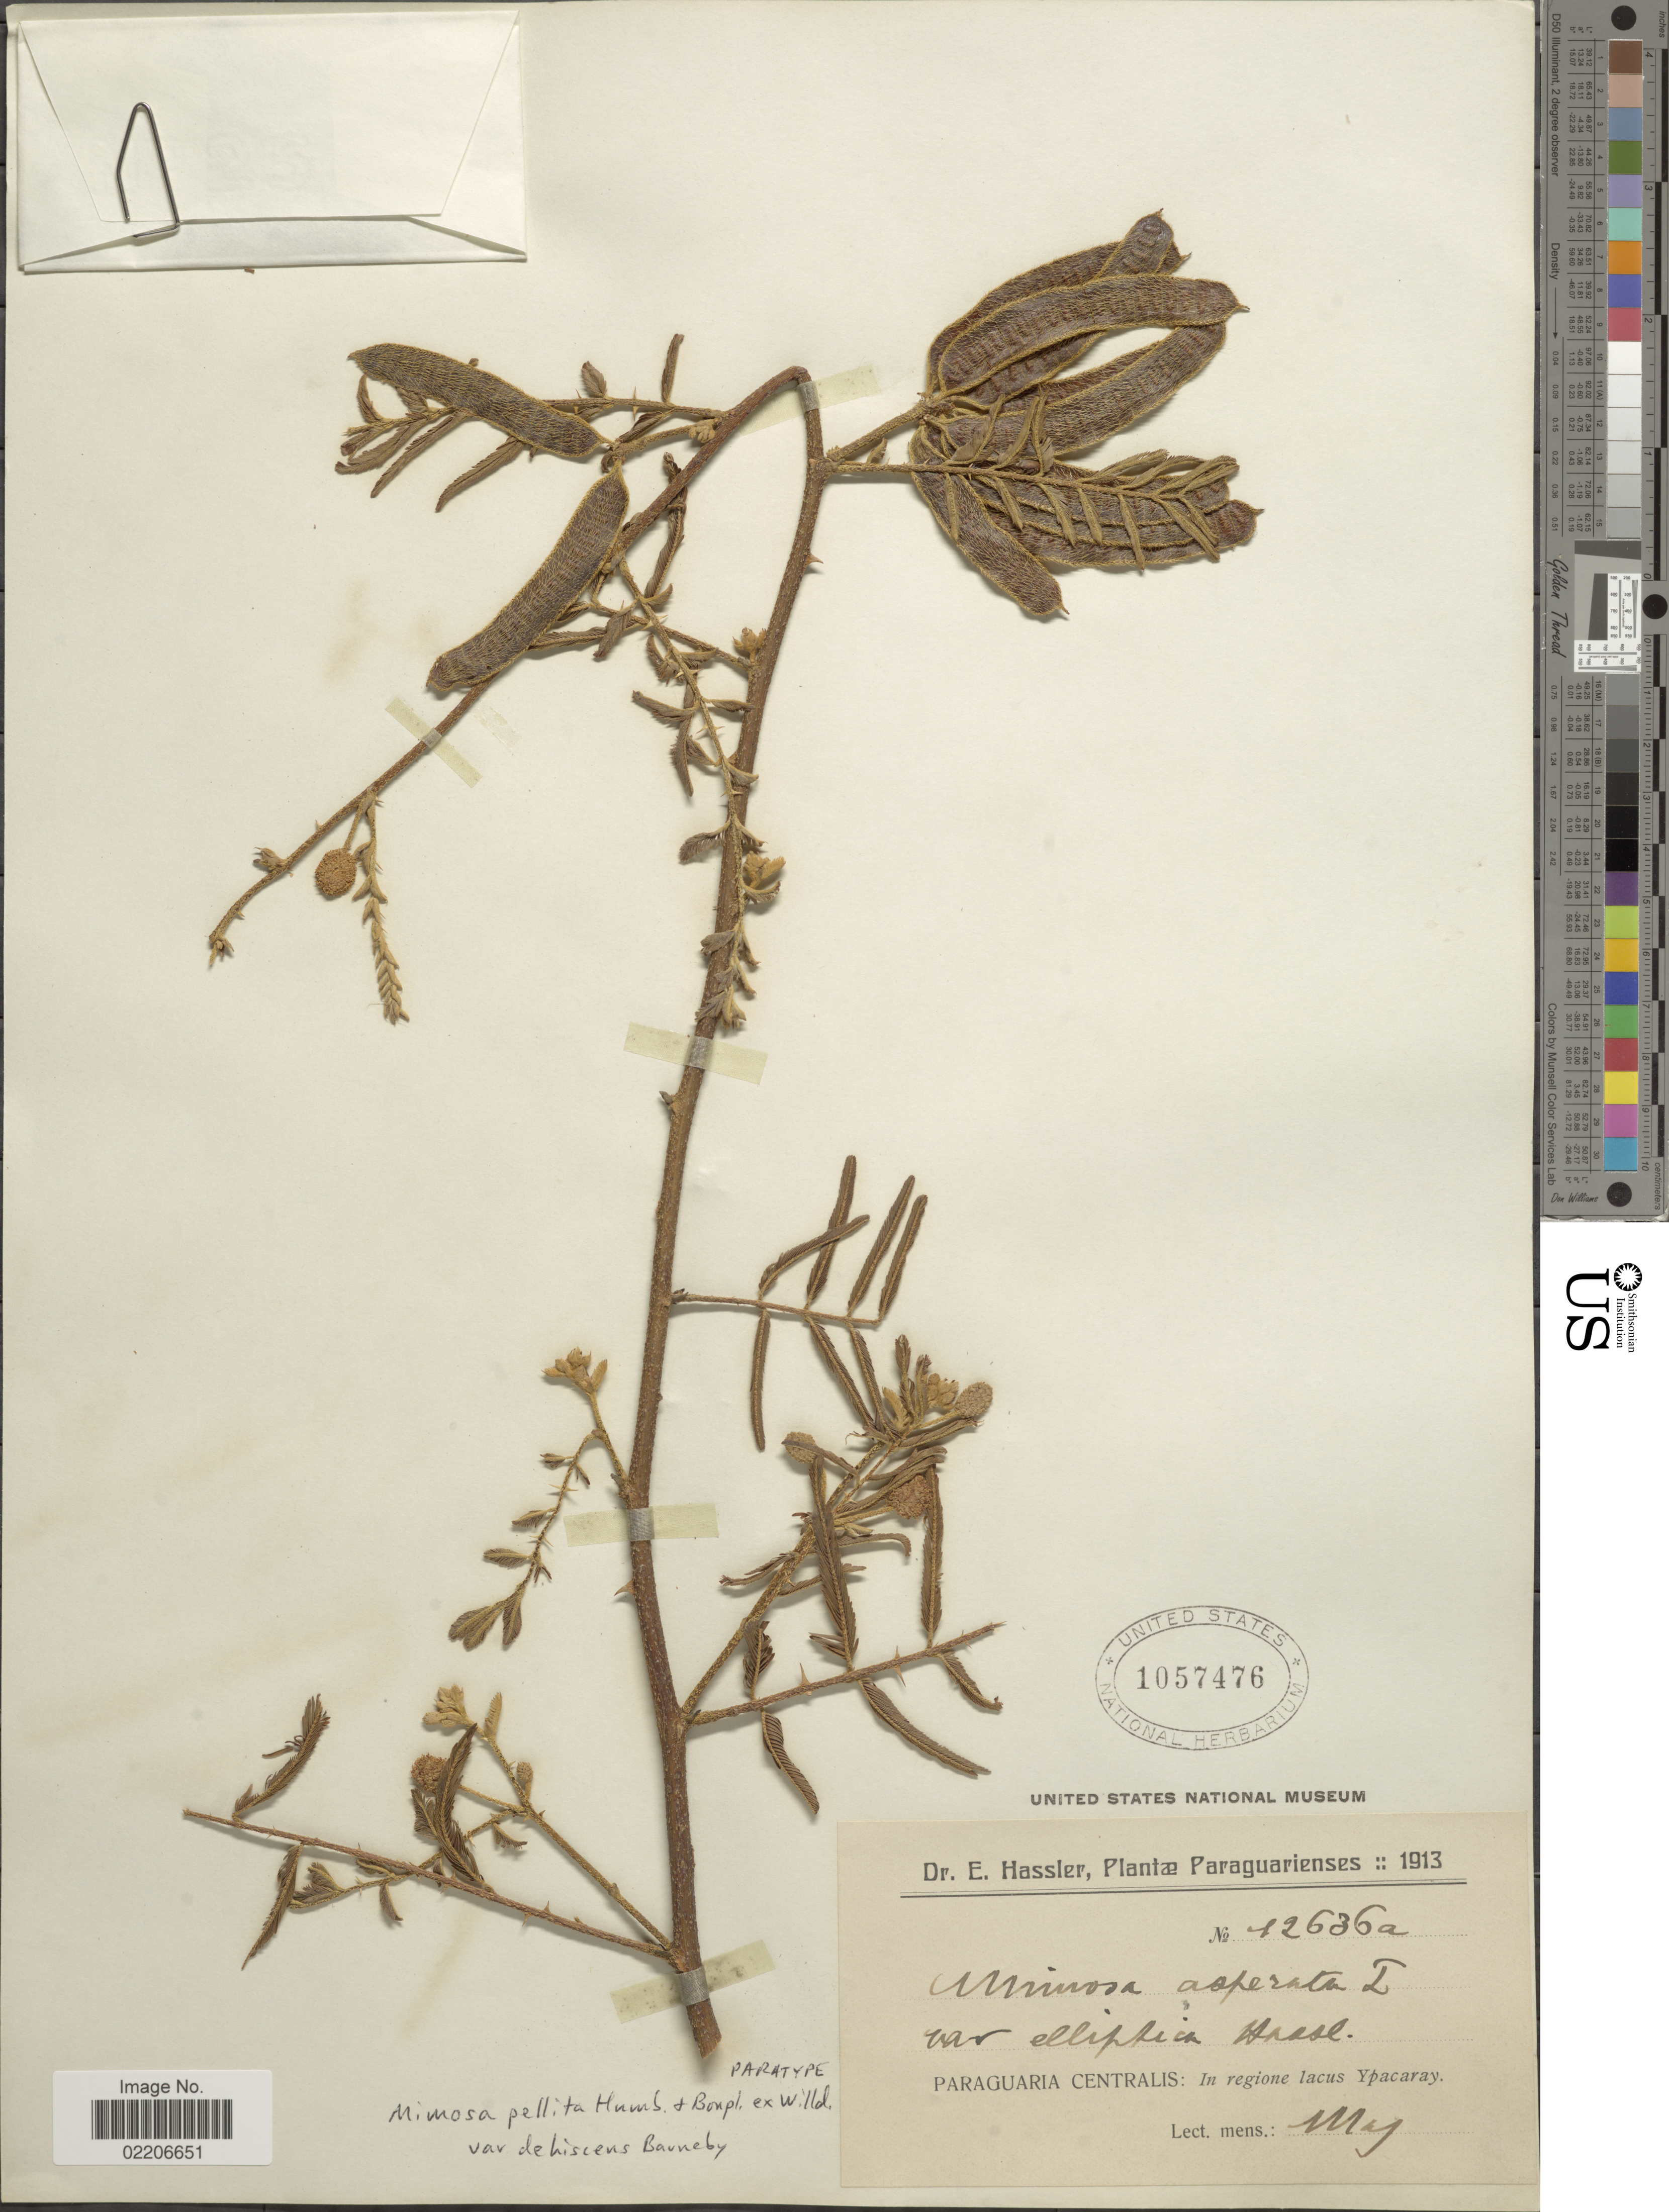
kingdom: Plantae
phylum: Tracheophyta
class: Magnoliopsida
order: Fabales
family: Fabaceae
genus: Mimosa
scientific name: Mimosa pellita var. dehiscens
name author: Barneby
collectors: E. Hassler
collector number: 12636a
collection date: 1913-05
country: Paraguay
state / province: Central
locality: Paragauria Centralis: In regione lacus Ypacaray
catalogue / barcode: US 1057476